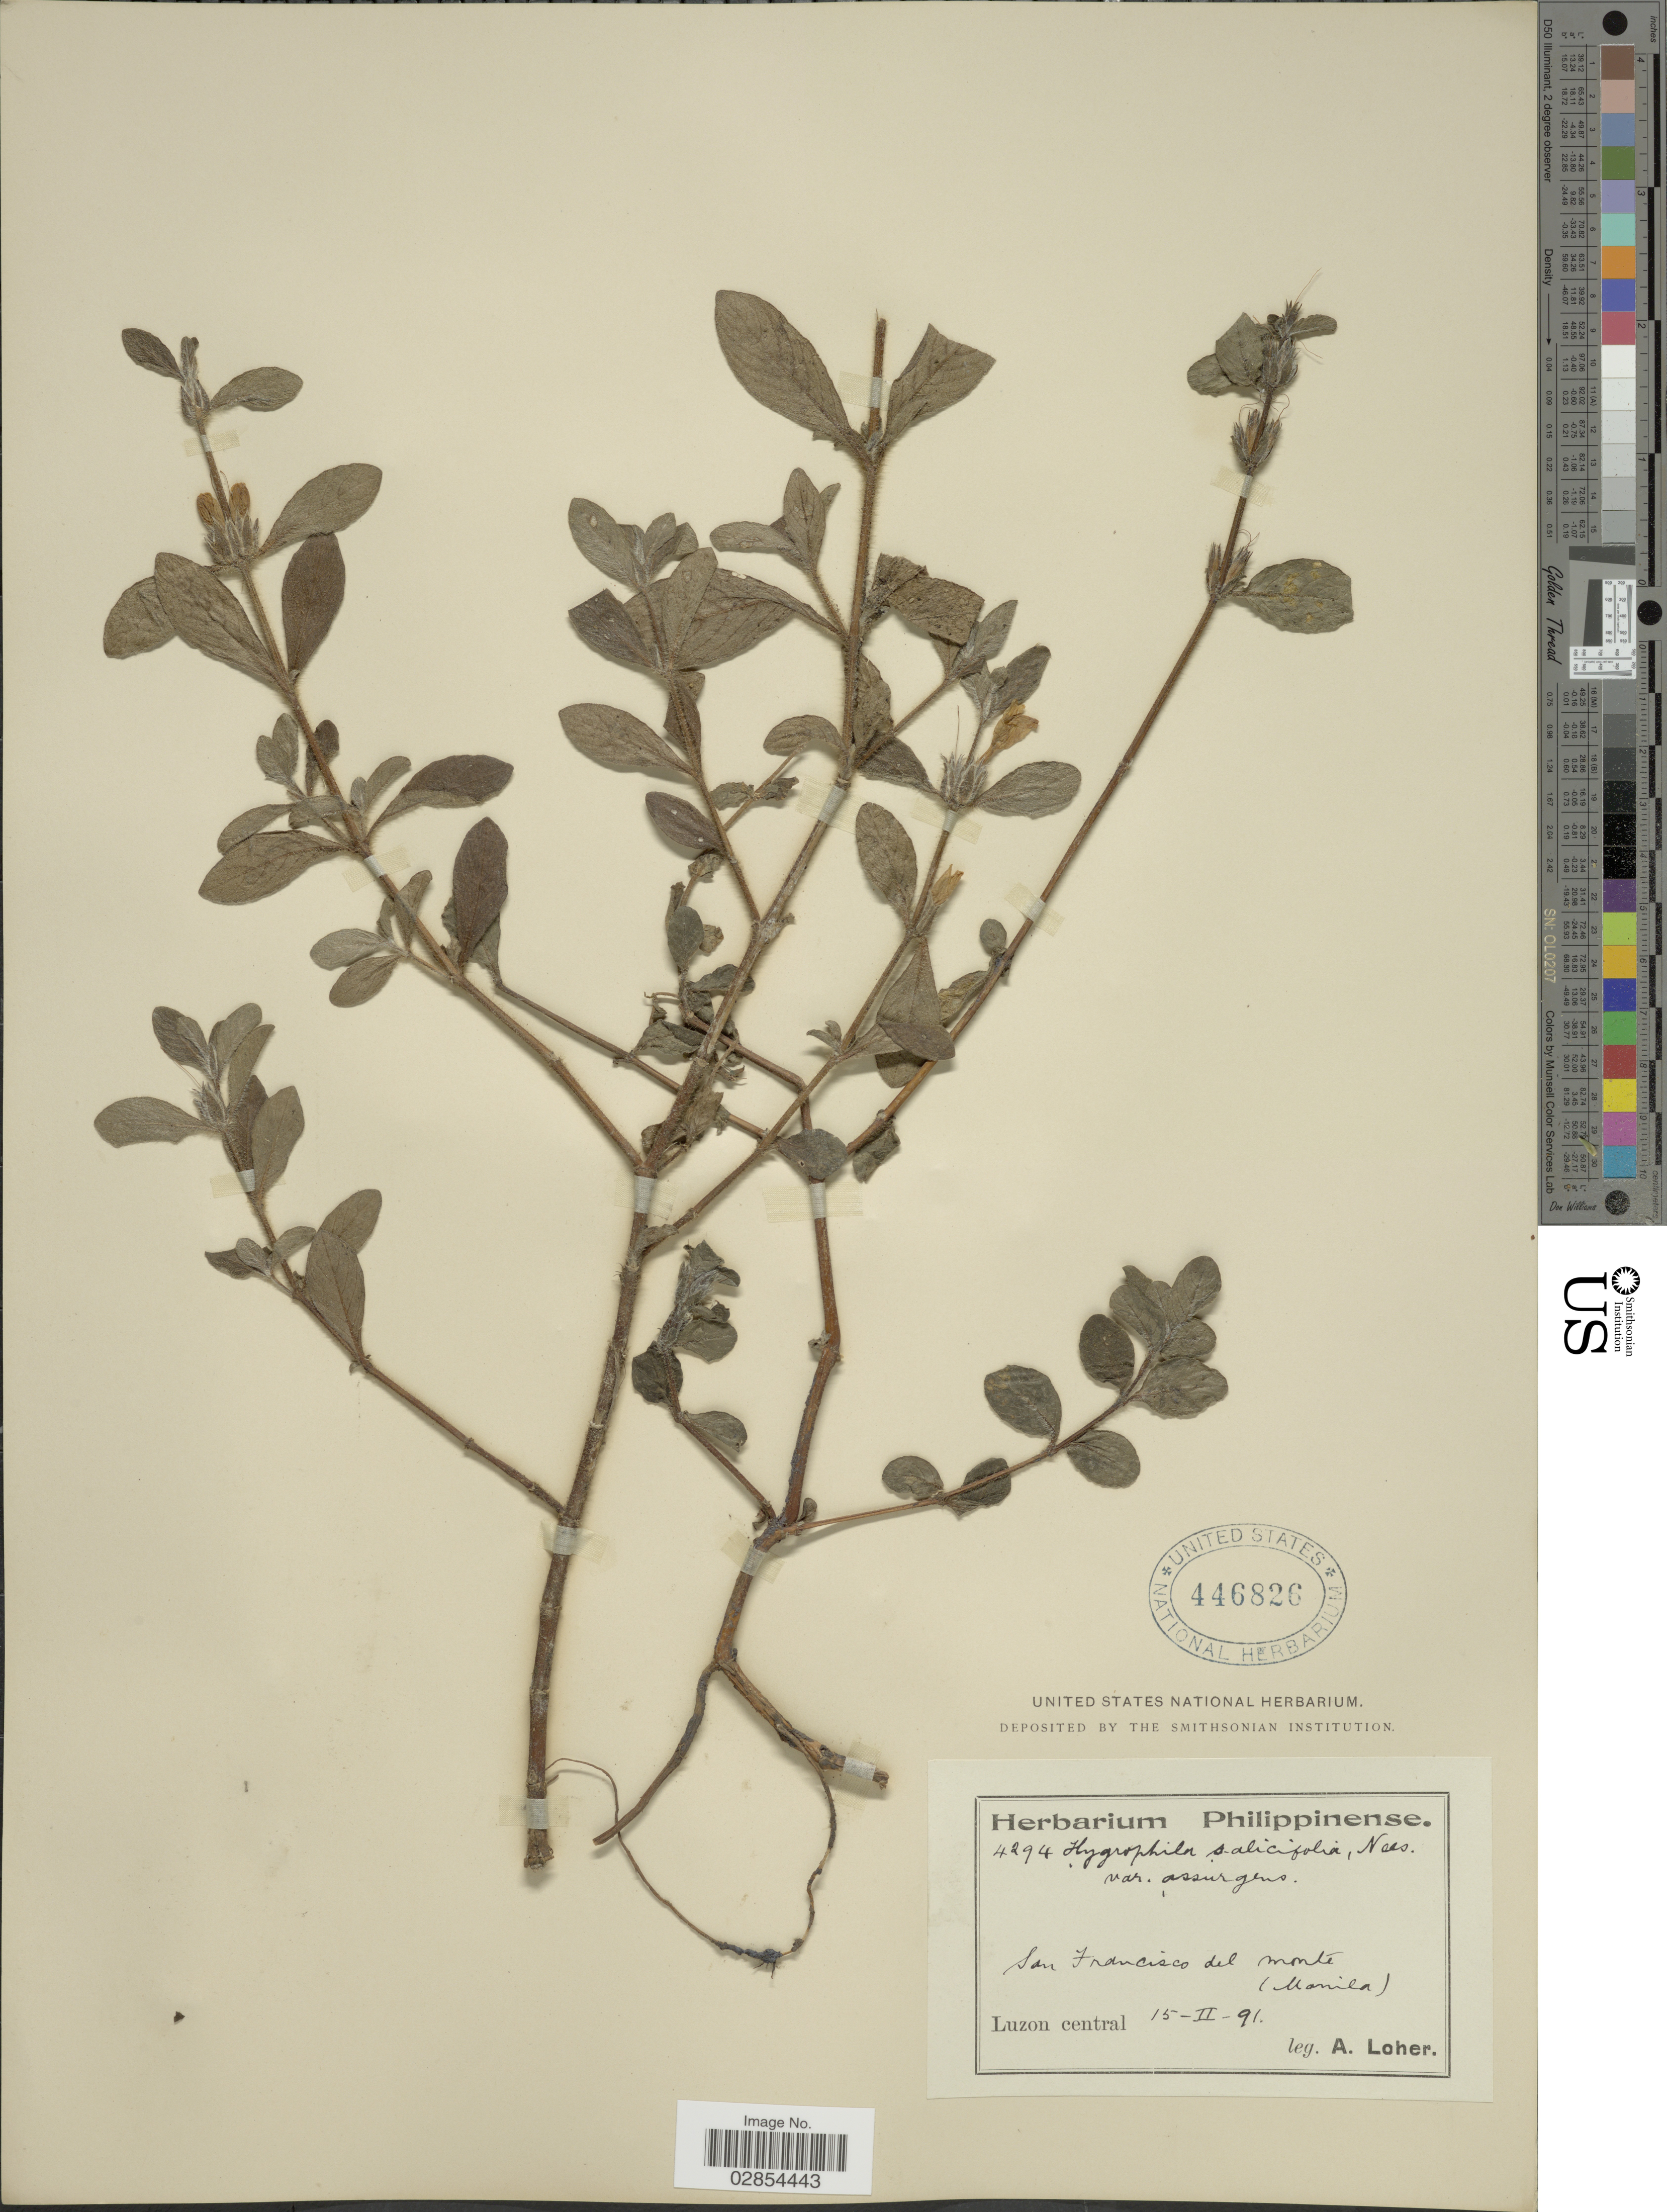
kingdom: Plantae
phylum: Tracheophyta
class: Magnoliopsida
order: Lamiales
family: Acanthaceae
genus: Hygrophila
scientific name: Hygrophila salicifolia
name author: (Vahl) Nees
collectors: A. Loher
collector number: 4294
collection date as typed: Transcribed d/m/y: 15/2/91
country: Philippines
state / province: Central Luzon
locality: San Francisco del monte (Manila). Luzon central.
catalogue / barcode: US 446826